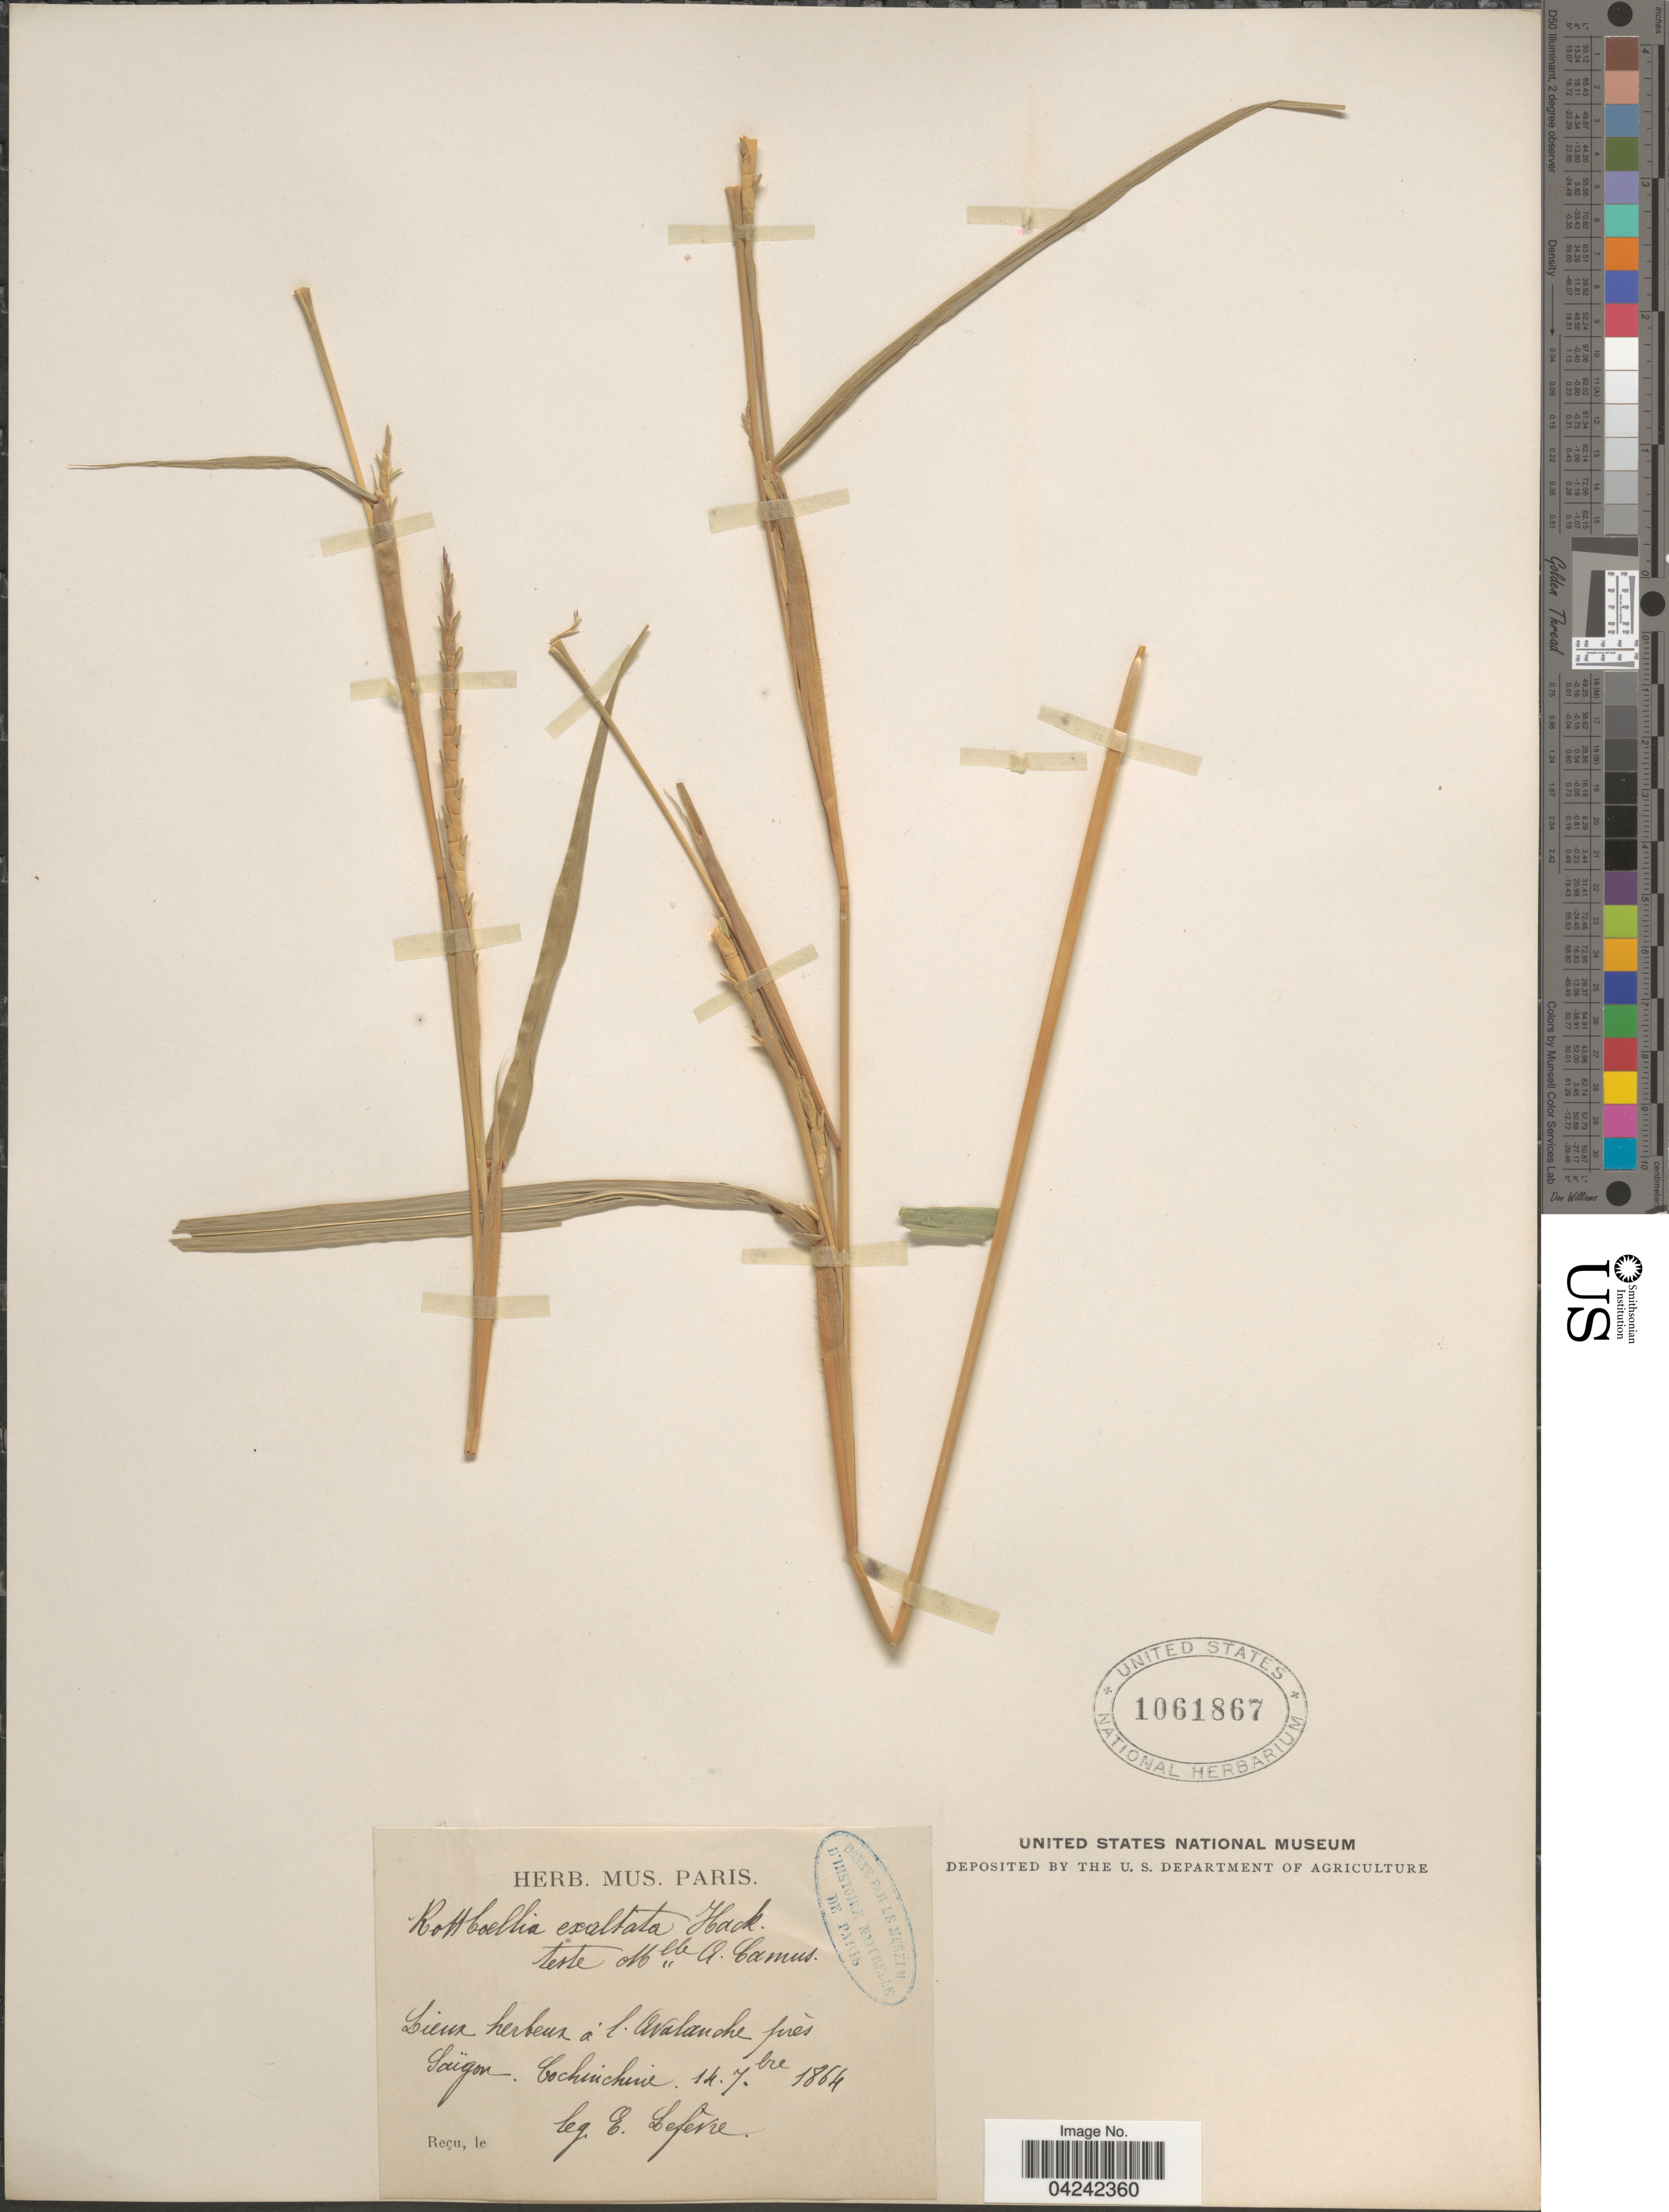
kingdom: Plantae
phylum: Tracheophyta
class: Liliopsida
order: Poales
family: Poaceae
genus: Rottboellia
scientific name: Rottboellia cochinchinensis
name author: (Lour.) Clayton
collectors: E. Lefevre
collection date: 1864-09-14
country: Vietnam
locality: Lieux herbeux à l. Avalanche près Saïgon. Cochinchine.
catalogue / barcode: US 1061867